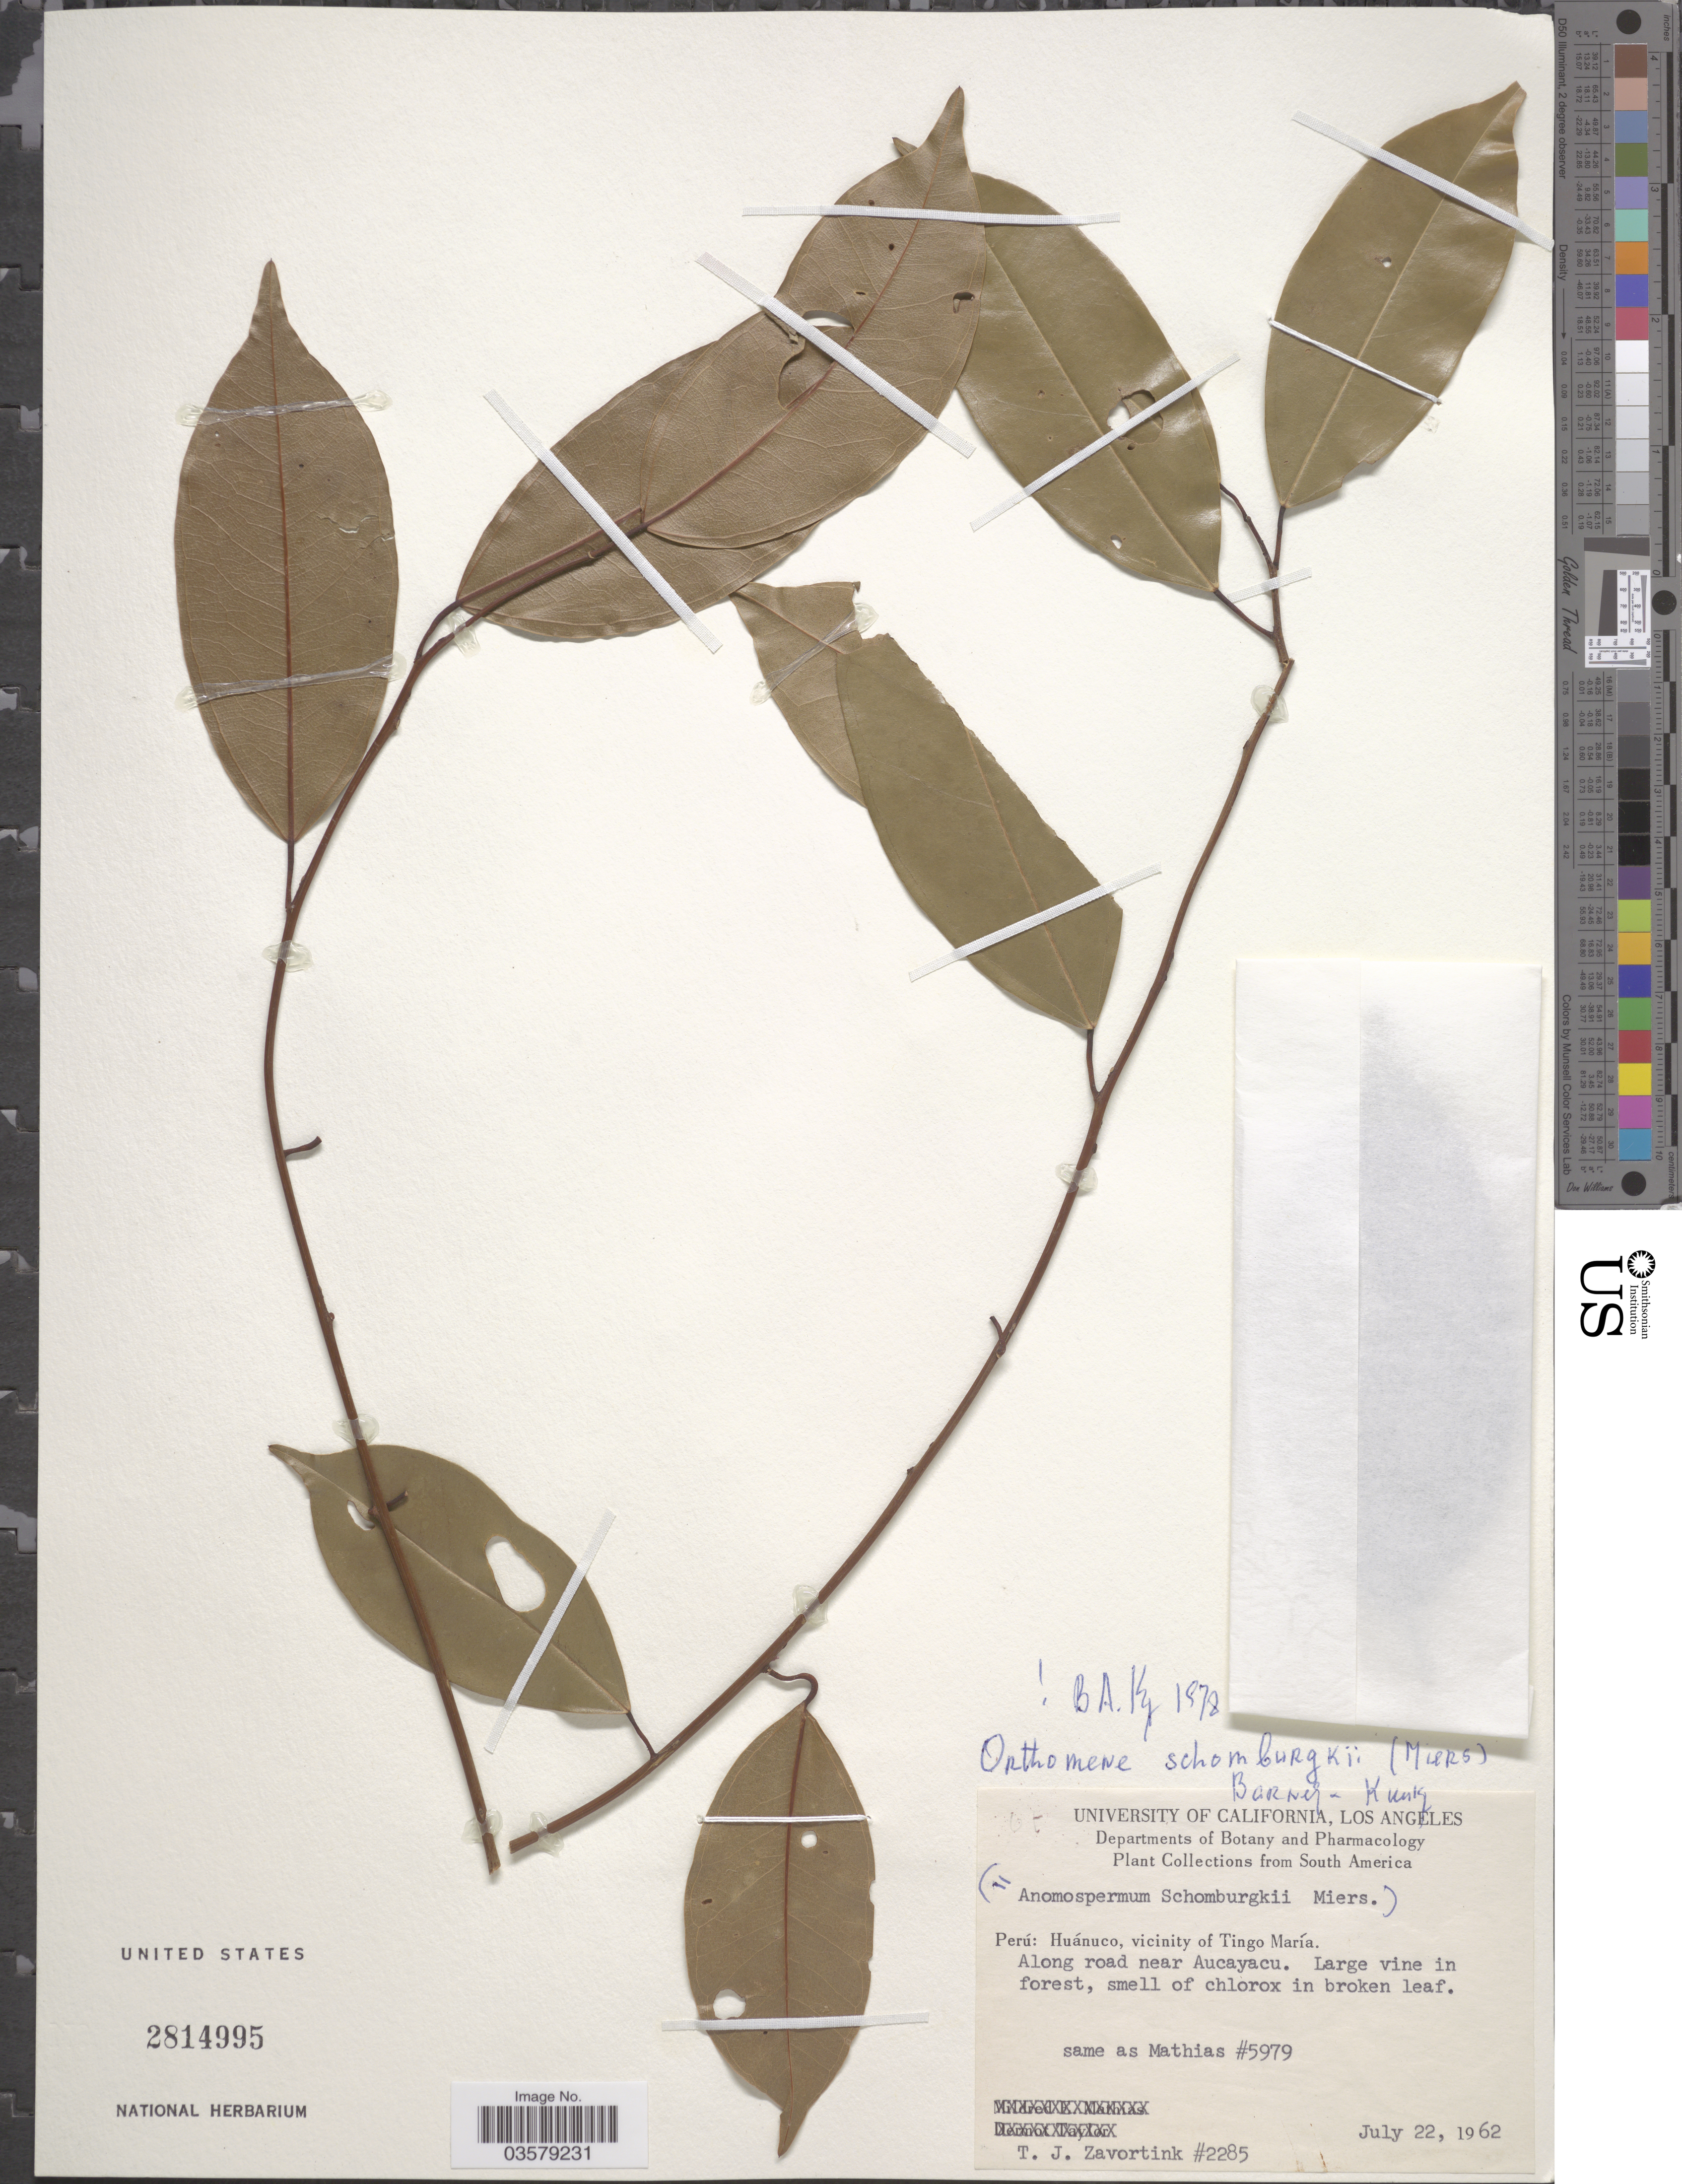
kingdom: Plantae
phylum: Tracheophyta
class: Magnoliopsida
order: Ranunculales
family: Menispermaceae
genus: Anomospermum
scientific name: Anomospermum schomburgkii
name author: Miers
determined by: Strong, Mark T., (BOT), Smithsonian Institution - National Museum of Natural History (UNITED STATES)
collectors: T. Zavortink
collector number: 2285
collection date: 1962-07-22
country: Peru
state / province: Huánuco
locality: Vicinity of Tingo María. Along road near Aucayacu.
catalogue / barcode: US 2814995